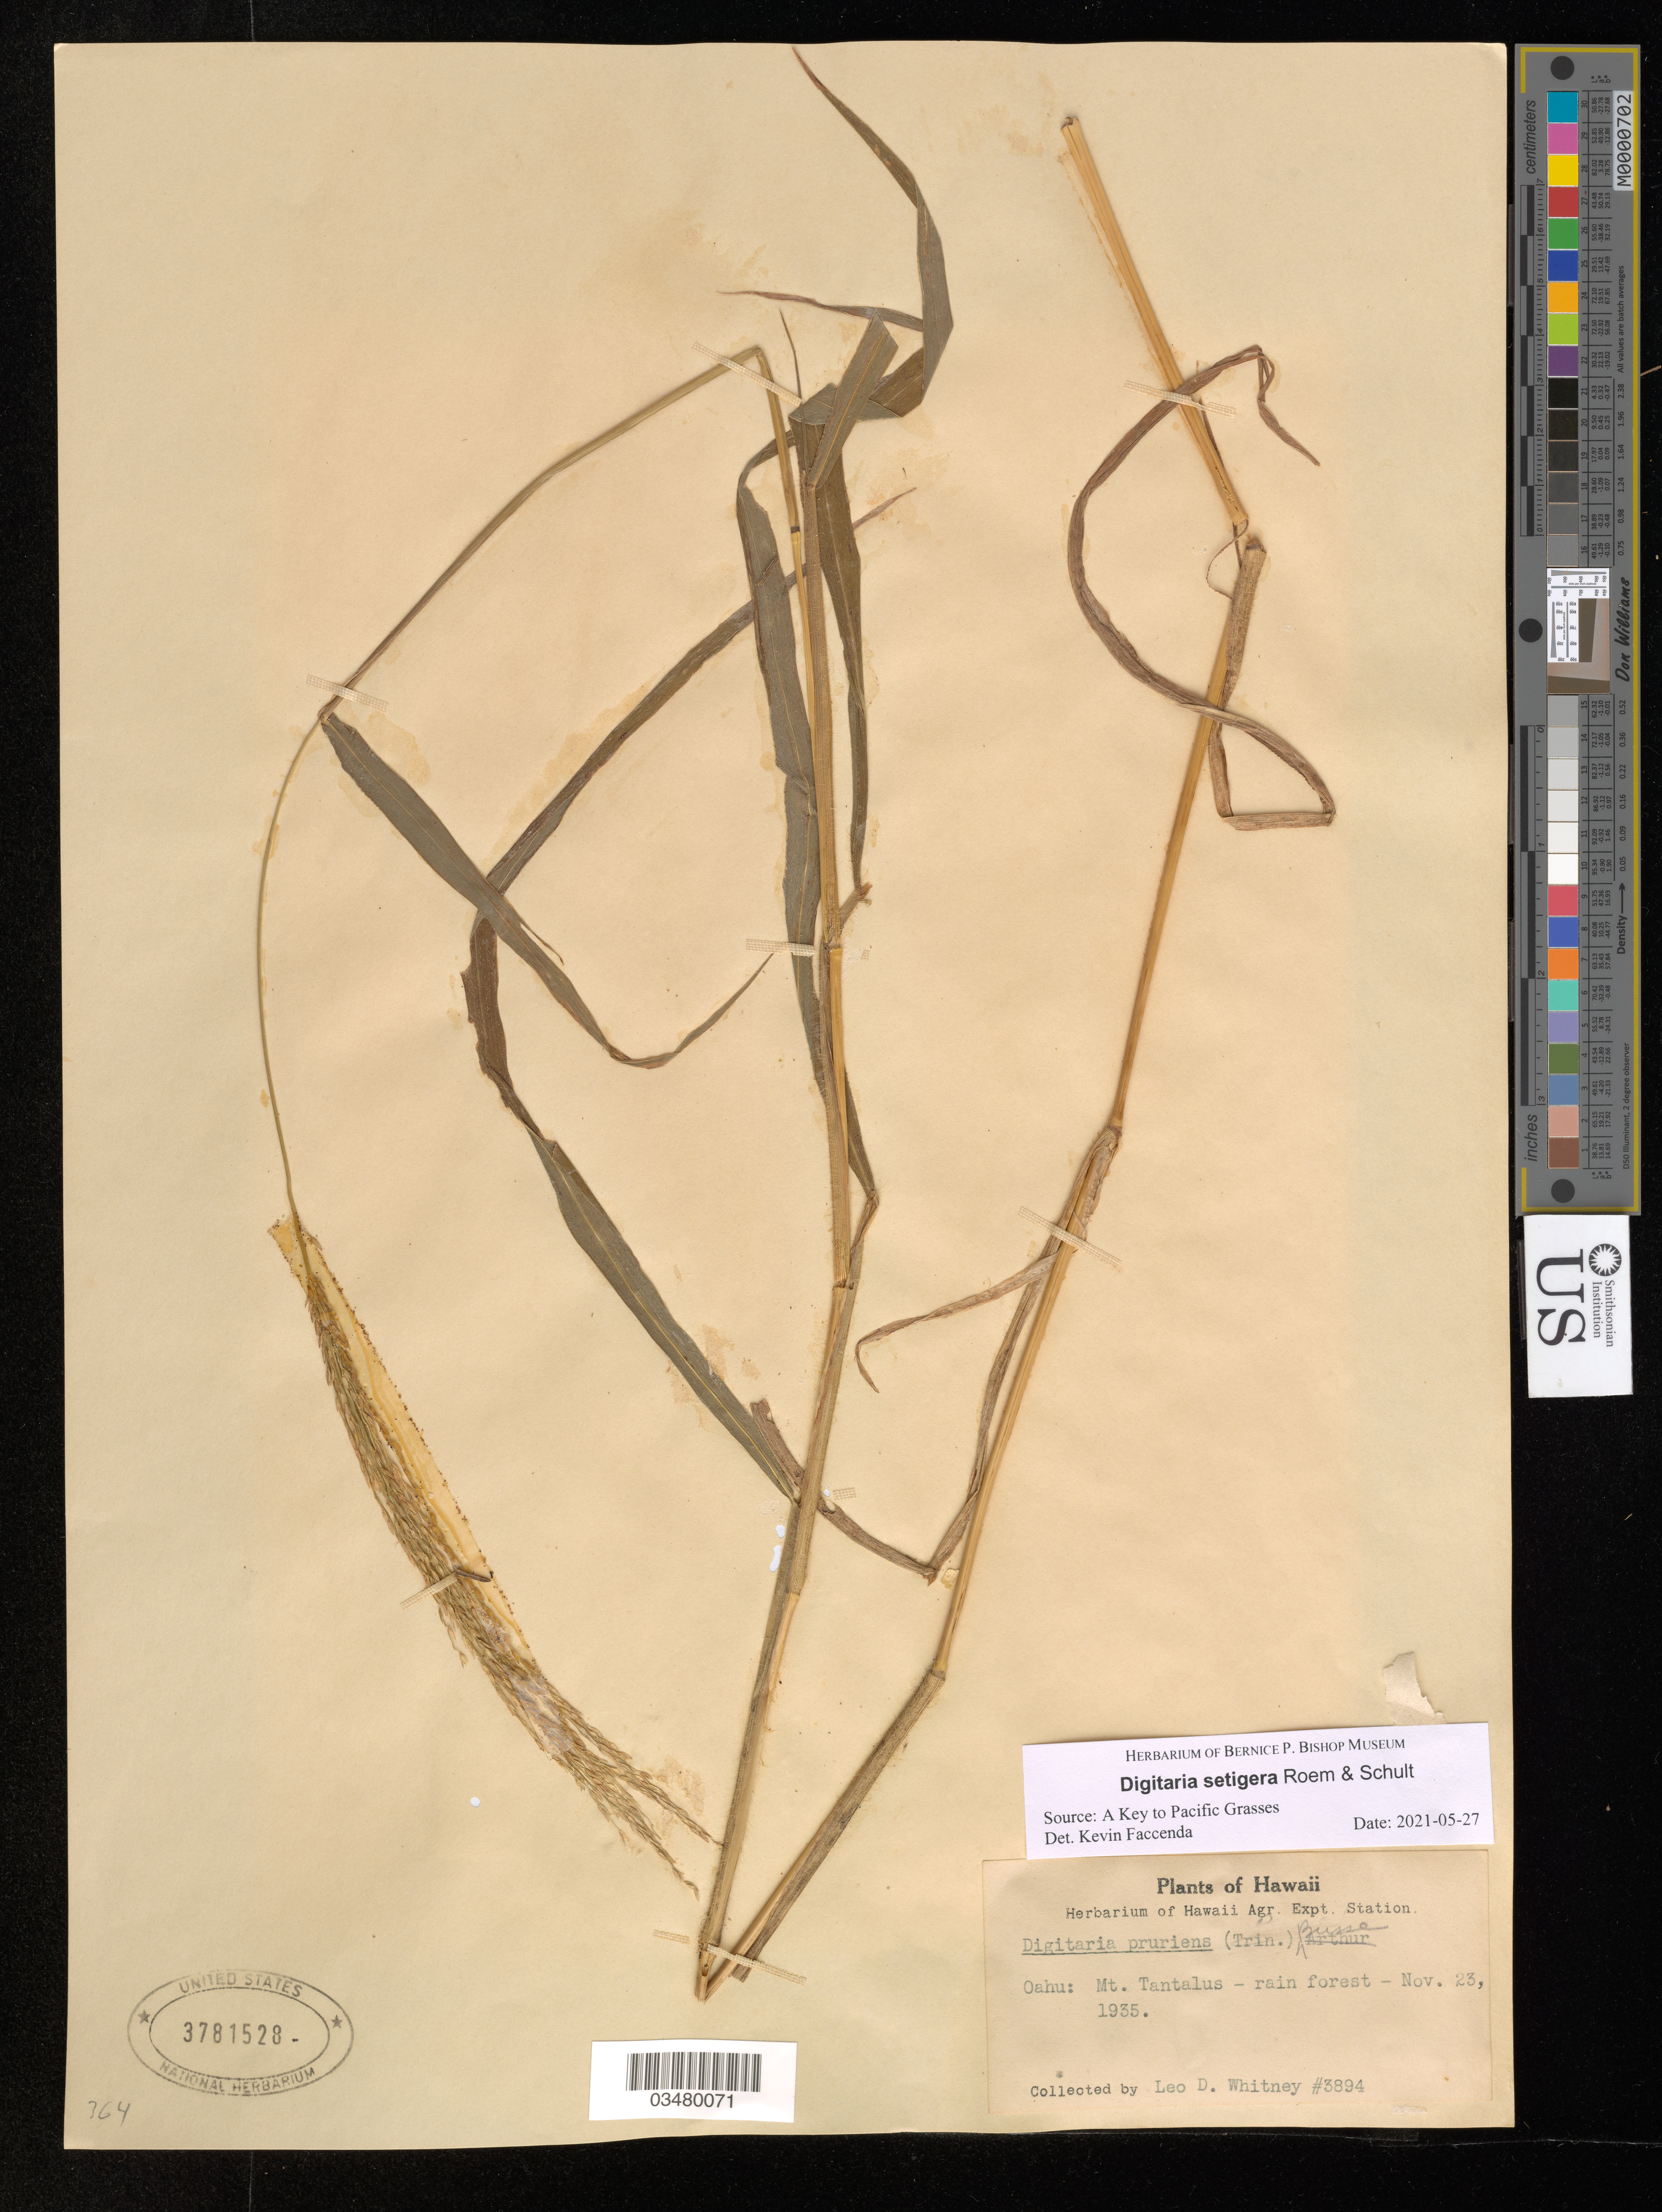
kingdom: Plantae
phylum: Tracheophyta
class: Liliopsida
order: Poales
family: Poaceae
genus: Digitaria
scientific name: Digitaria setigera var. setigera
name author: Roth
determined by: Faccenda, K.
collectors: L. Whitney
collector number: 3894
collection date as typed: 23 Nov 1935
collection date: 1935-11-23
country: United States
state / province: Hawaii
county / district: Honolulu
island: Oahu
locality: Mt. Tantalus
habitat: Rain forest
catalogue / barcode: US 3781528